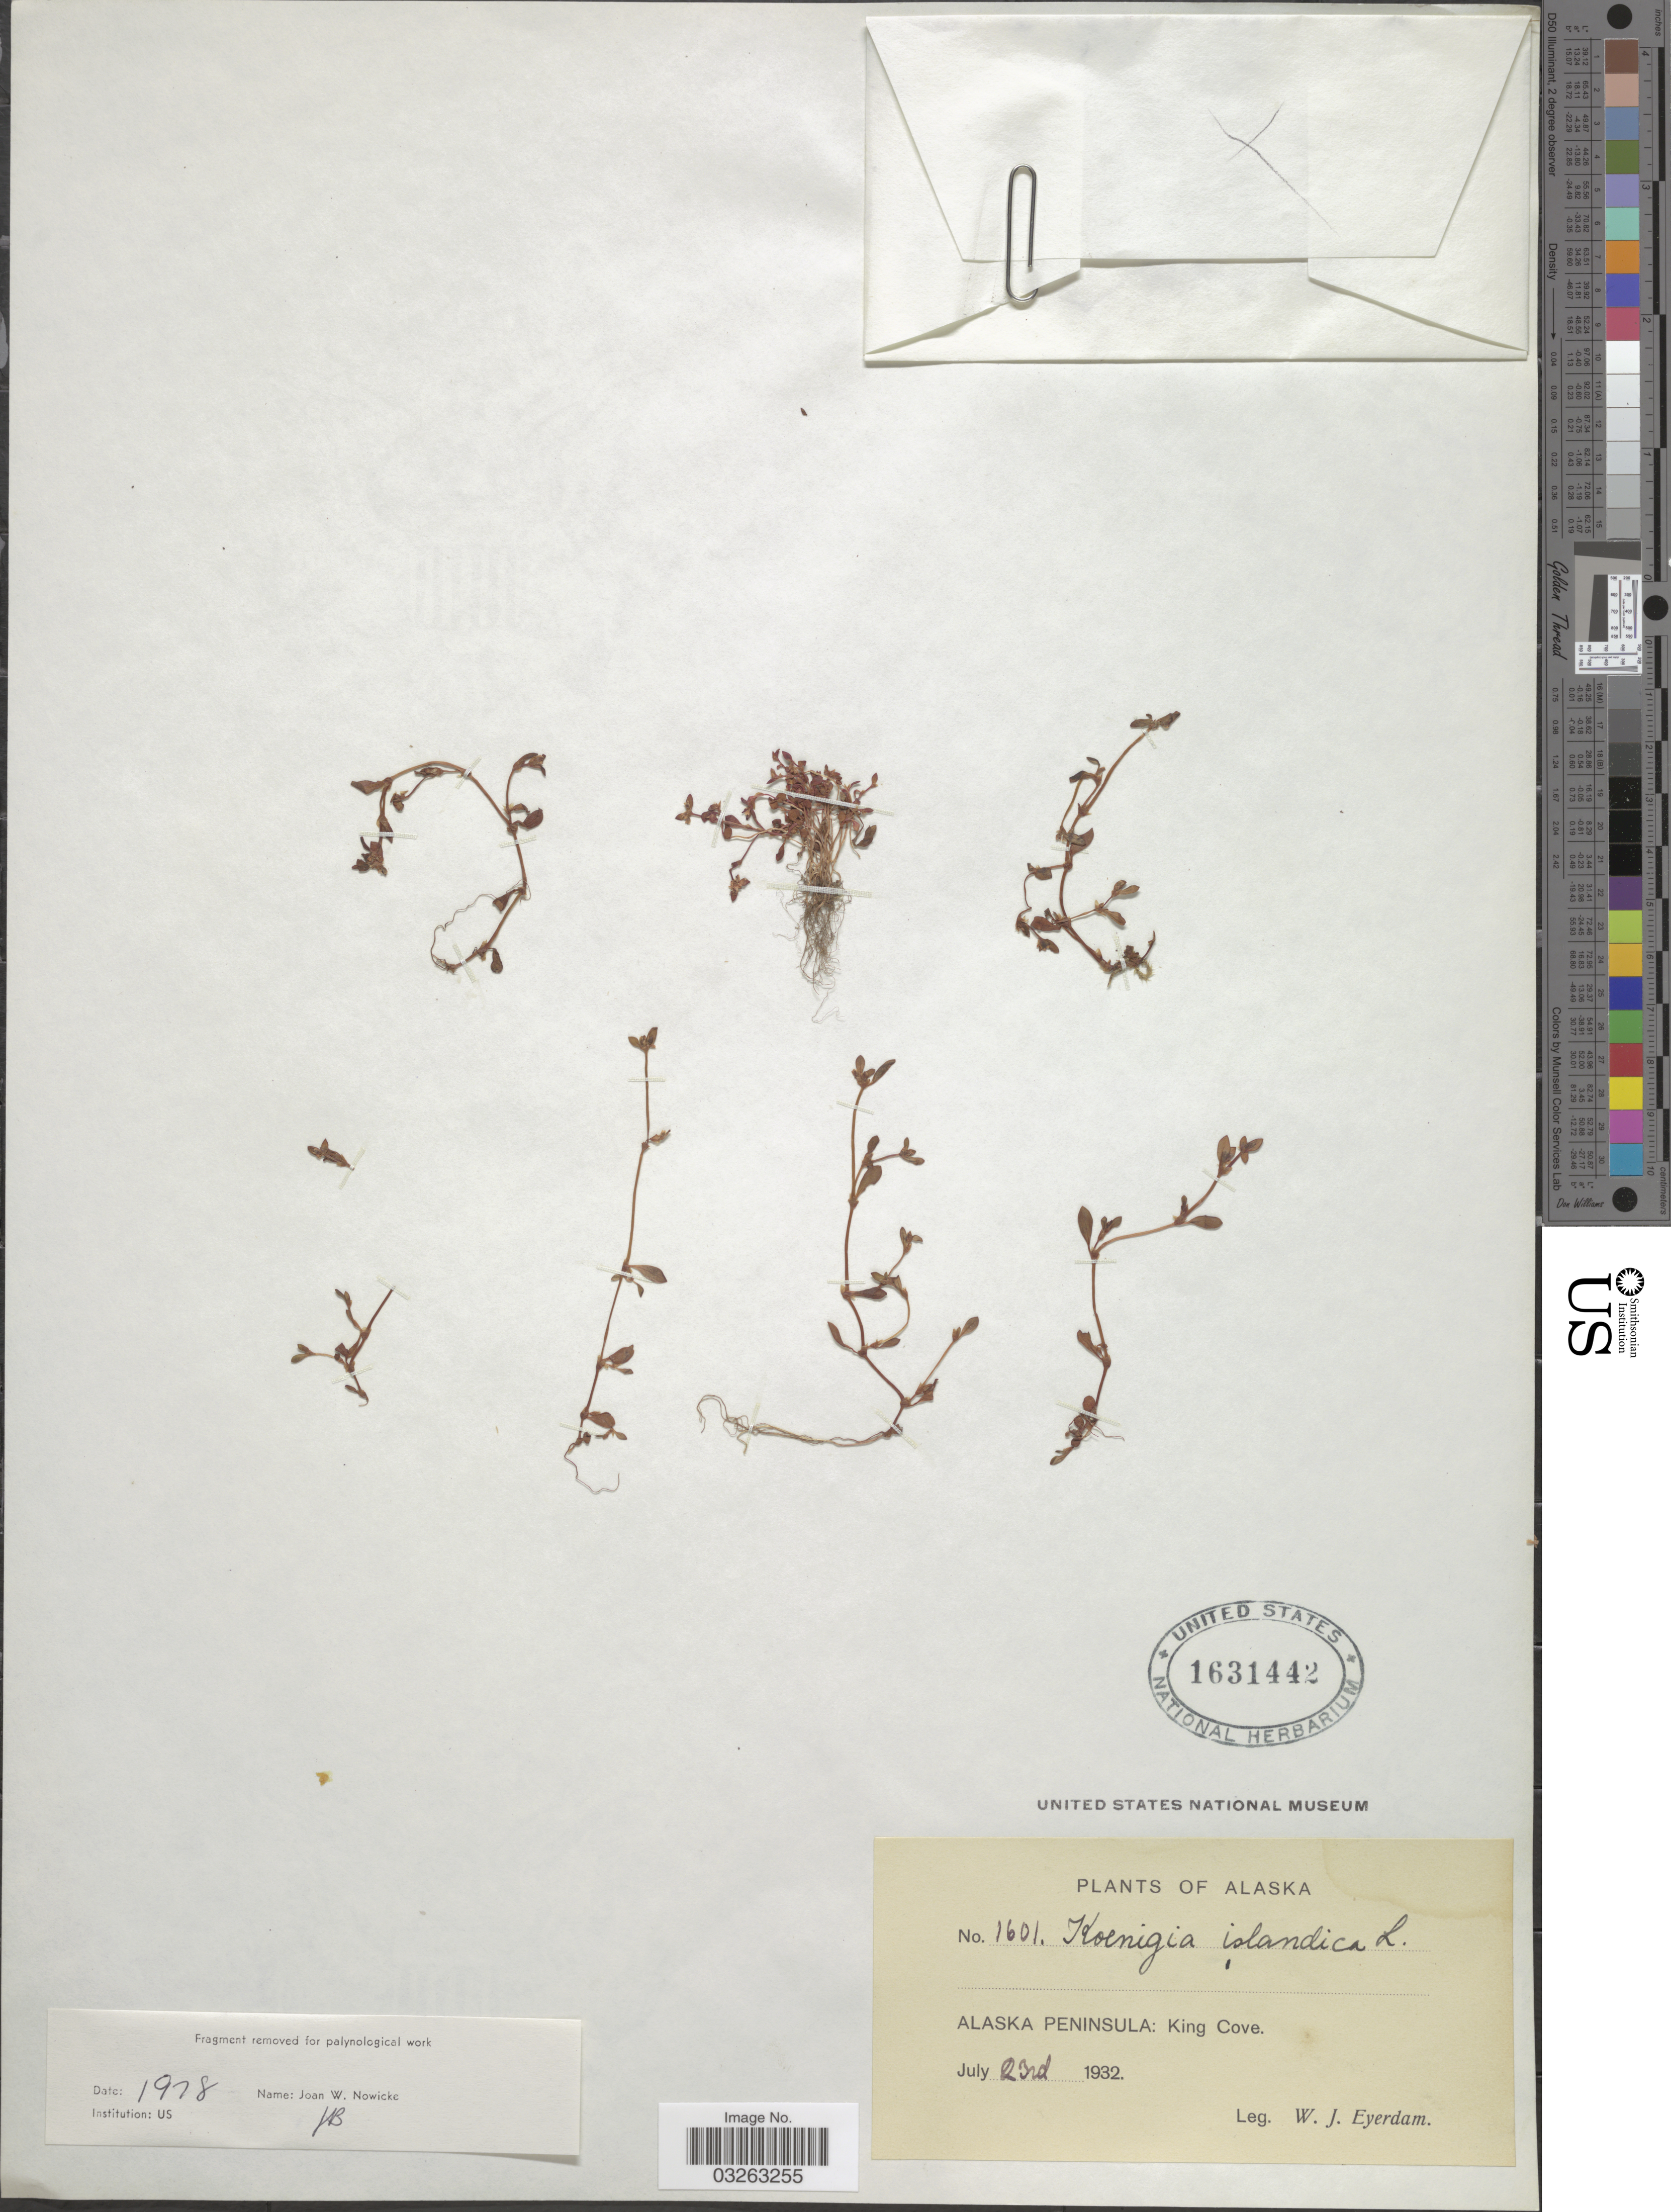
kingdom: Plantae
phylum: Tracheophyta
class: Magnoliopsida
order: Caryophyllales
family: Polygonaceae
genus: Koenigia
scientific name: Koenigia islandica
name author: L.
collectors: W. J. Eyerdam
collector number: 1601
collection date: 1932-07-23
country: United States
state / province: Alaska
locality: Alaska Peninsula: King Cove.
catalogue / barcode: US 1631442